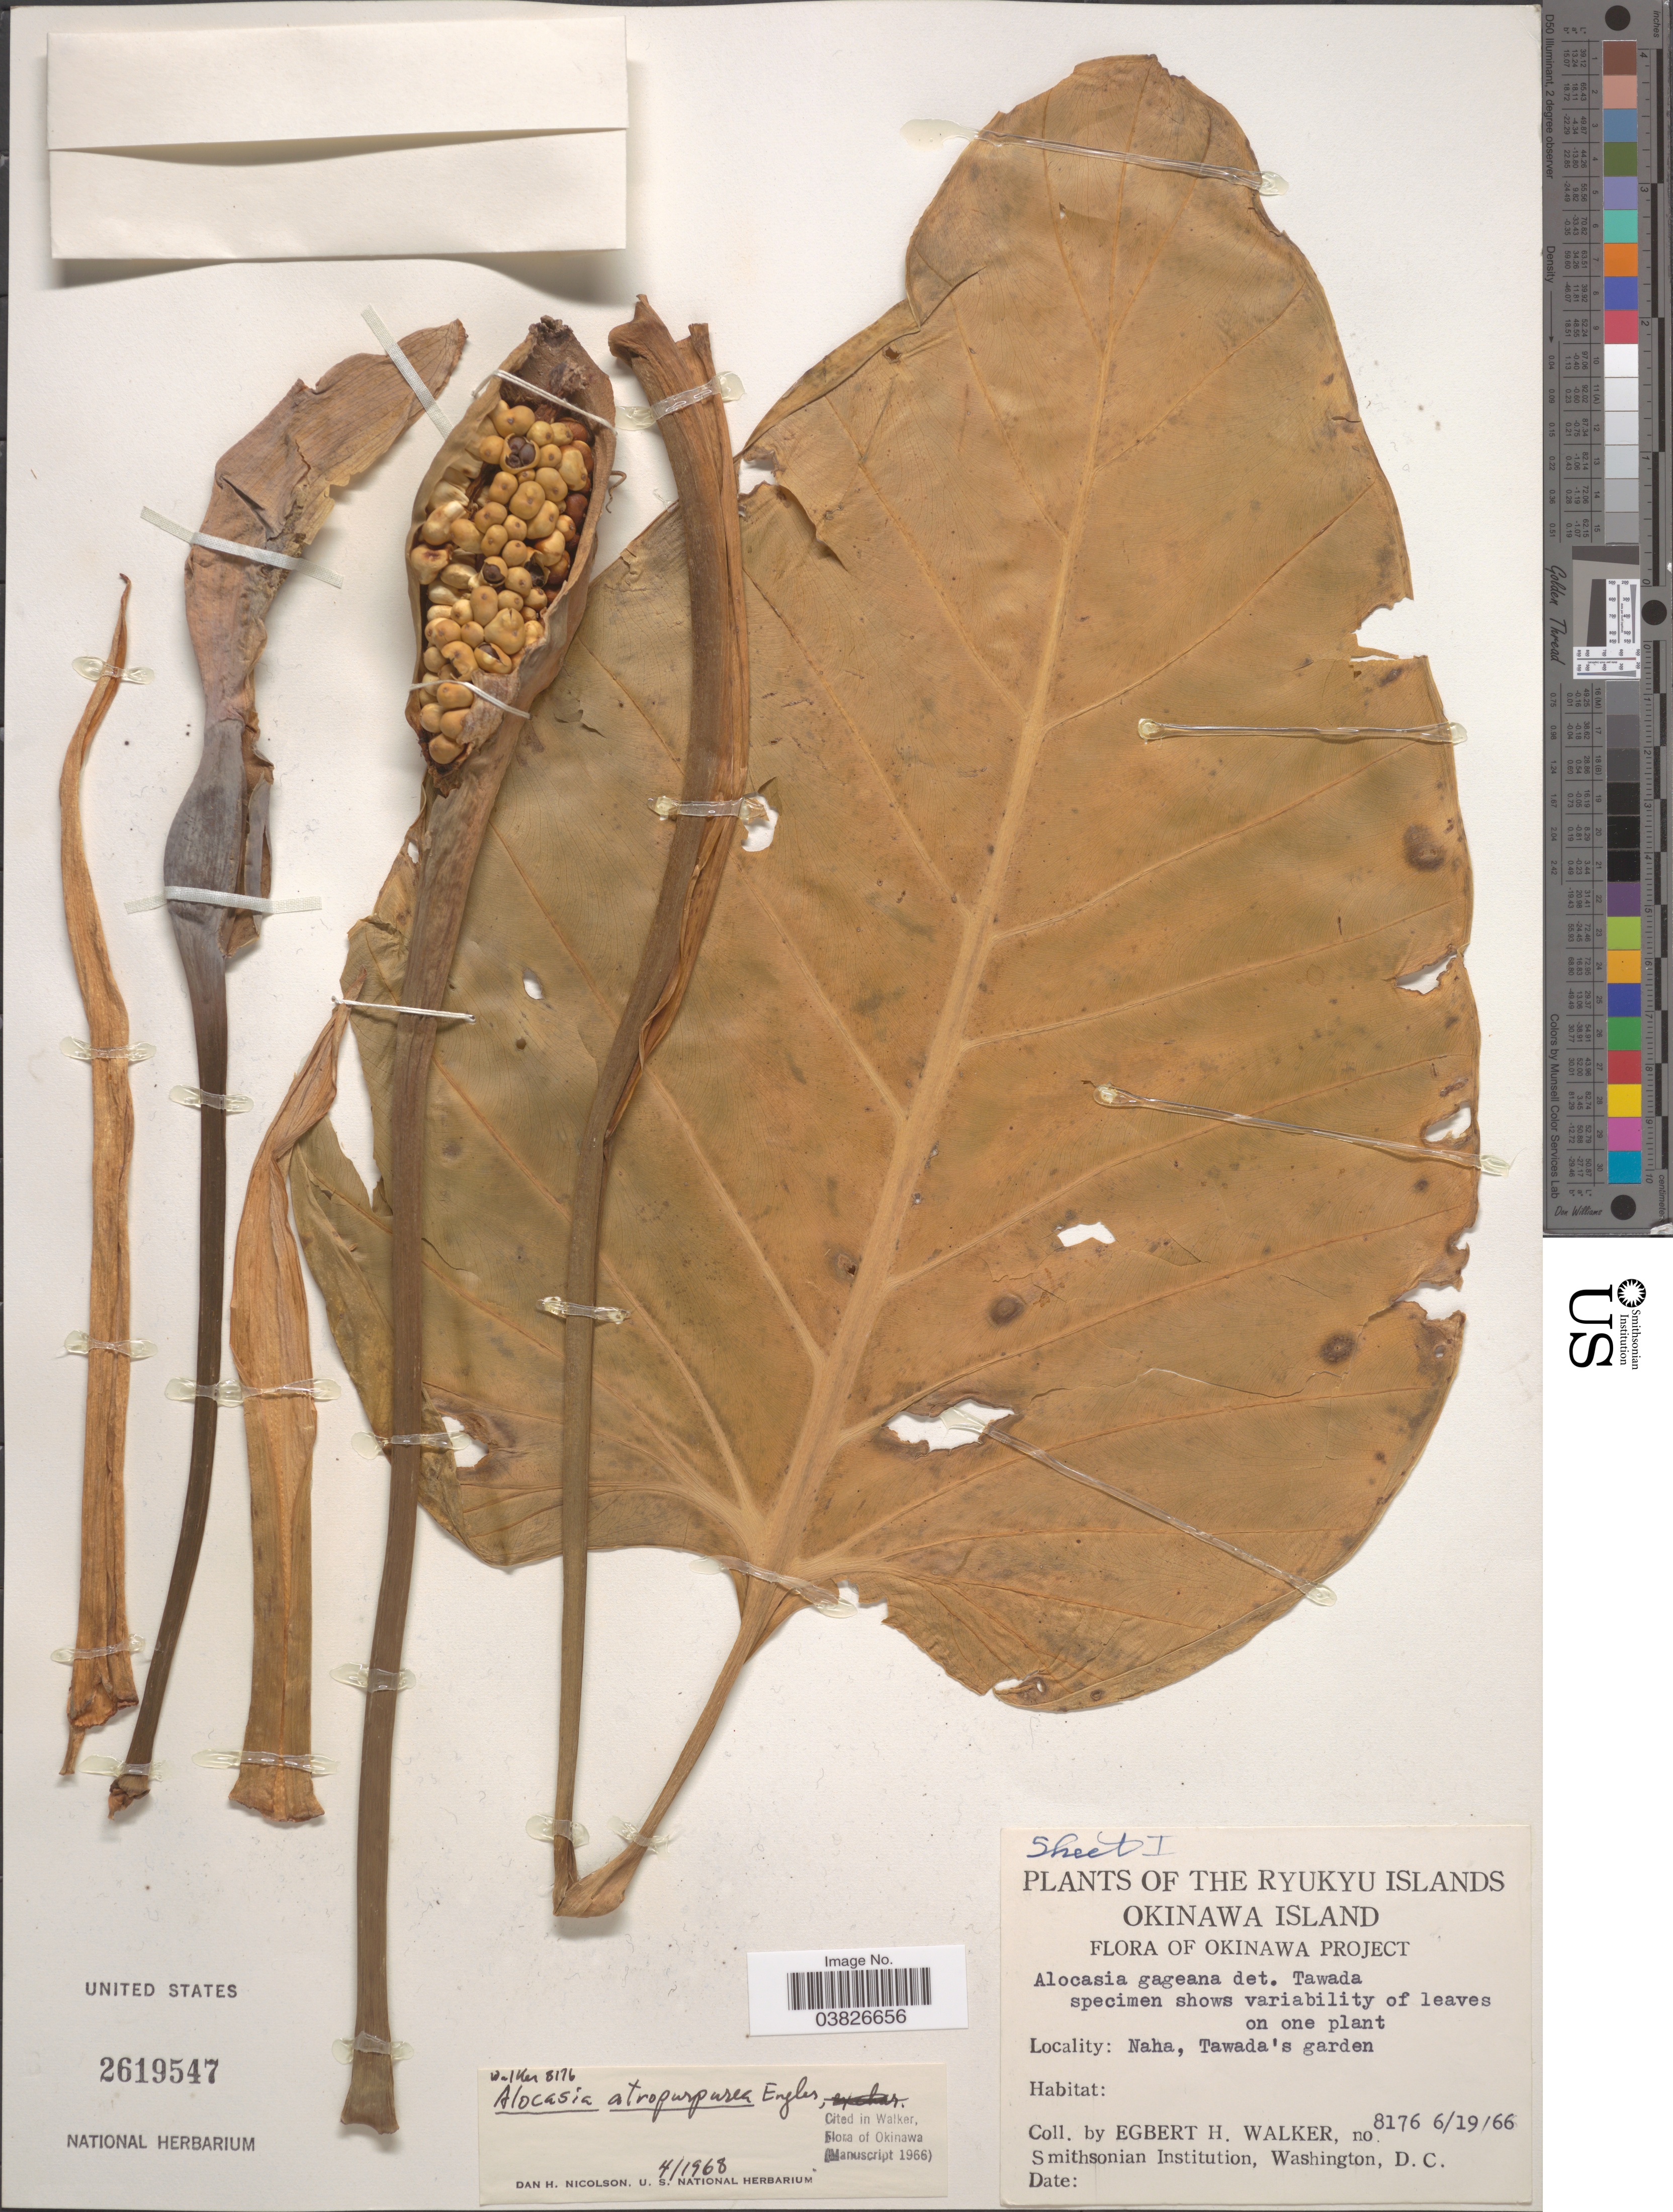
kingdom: Plantae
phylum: Tracheophyta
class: Liliopsida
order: Alismatales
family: Araceae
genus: Alocasia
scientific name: Alocasia atropurpurea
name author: Engl.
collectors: E. H. Walker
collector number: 8176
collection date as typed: Transcribed d/m/y: 19/6/66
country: Japan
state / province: Okinawa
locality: The Ryukyu Islands. Okinawa Island. Okinawa Project. Naha, Tawada's garden.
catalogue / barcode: US 2619547